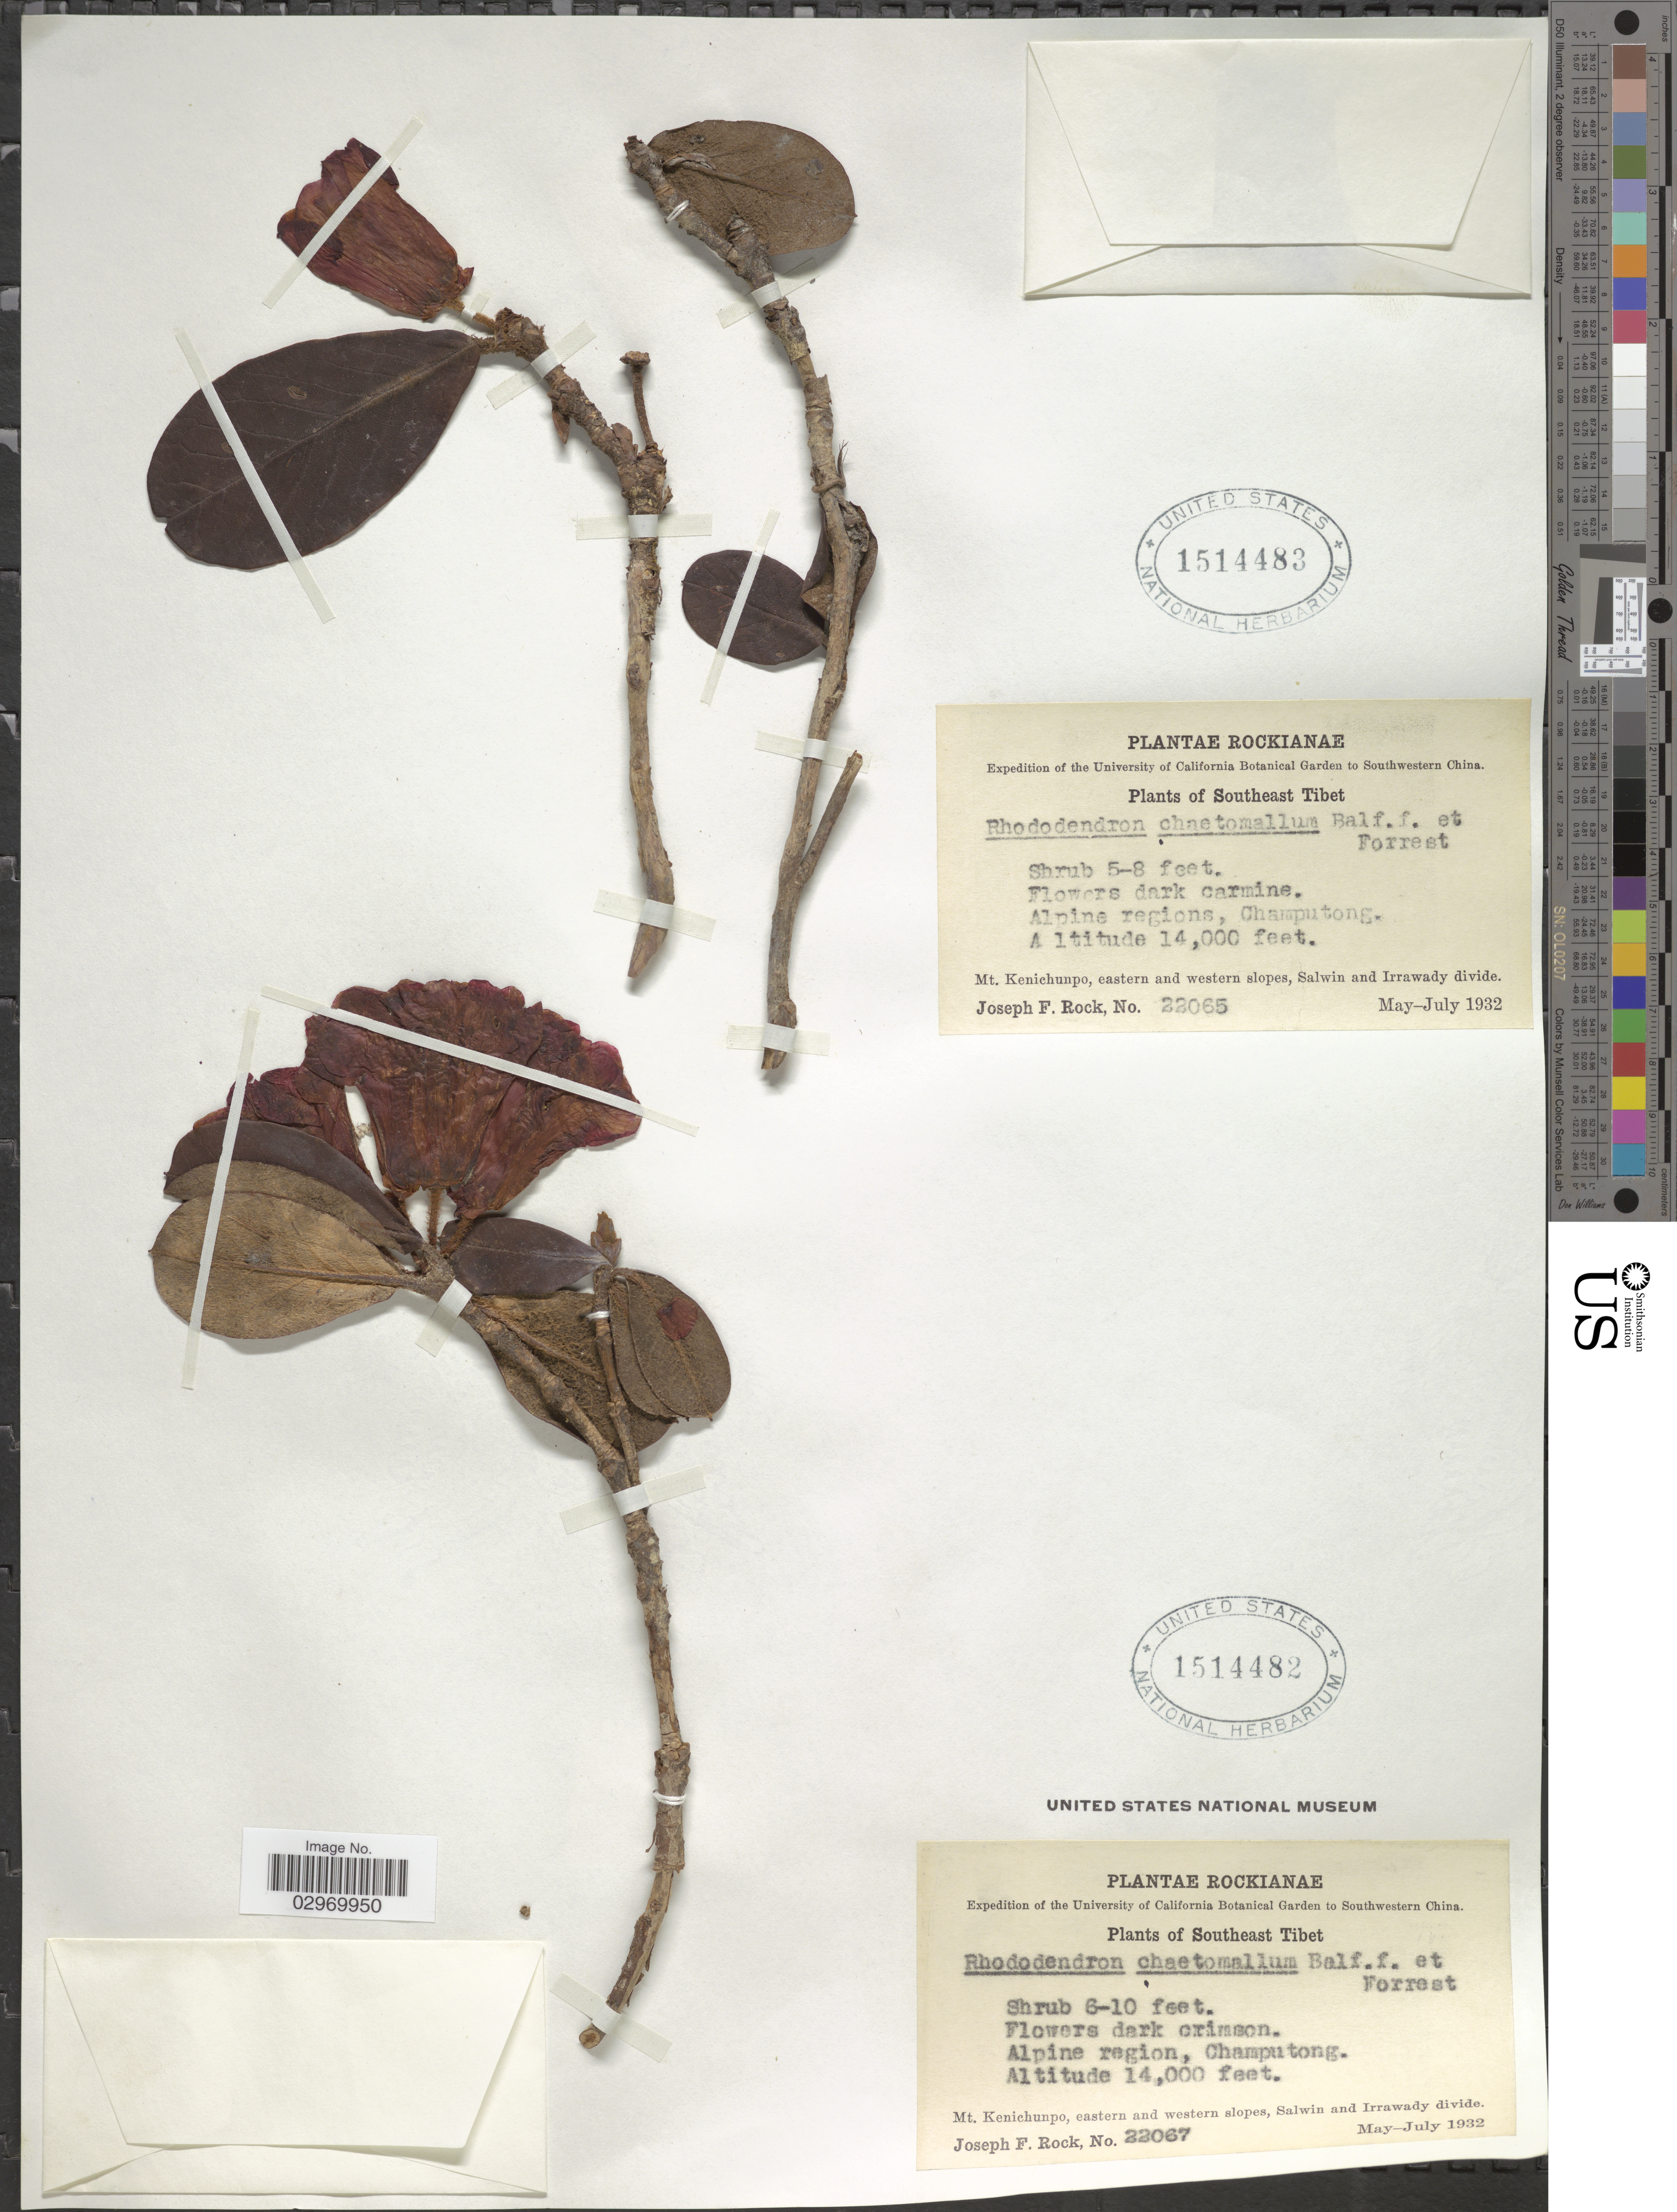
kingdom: Plantae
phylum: Tracheophyta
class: Magnoliopsida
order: Ericales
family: Ericaceae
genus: Rhododendron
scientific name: Rhododendron chaetomallum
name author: Balf. f. & Forrest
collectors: J. Rock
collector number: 22067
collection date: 1932-05/1932-07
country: China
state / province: Xizang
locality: Southwestern China. Southeast Tibet, Alpine region, Champutong, Mt. Kenichunpo, eastern and western slopes, Salwin and Irrawady divide.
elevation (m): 4267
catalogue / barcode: US 1514482